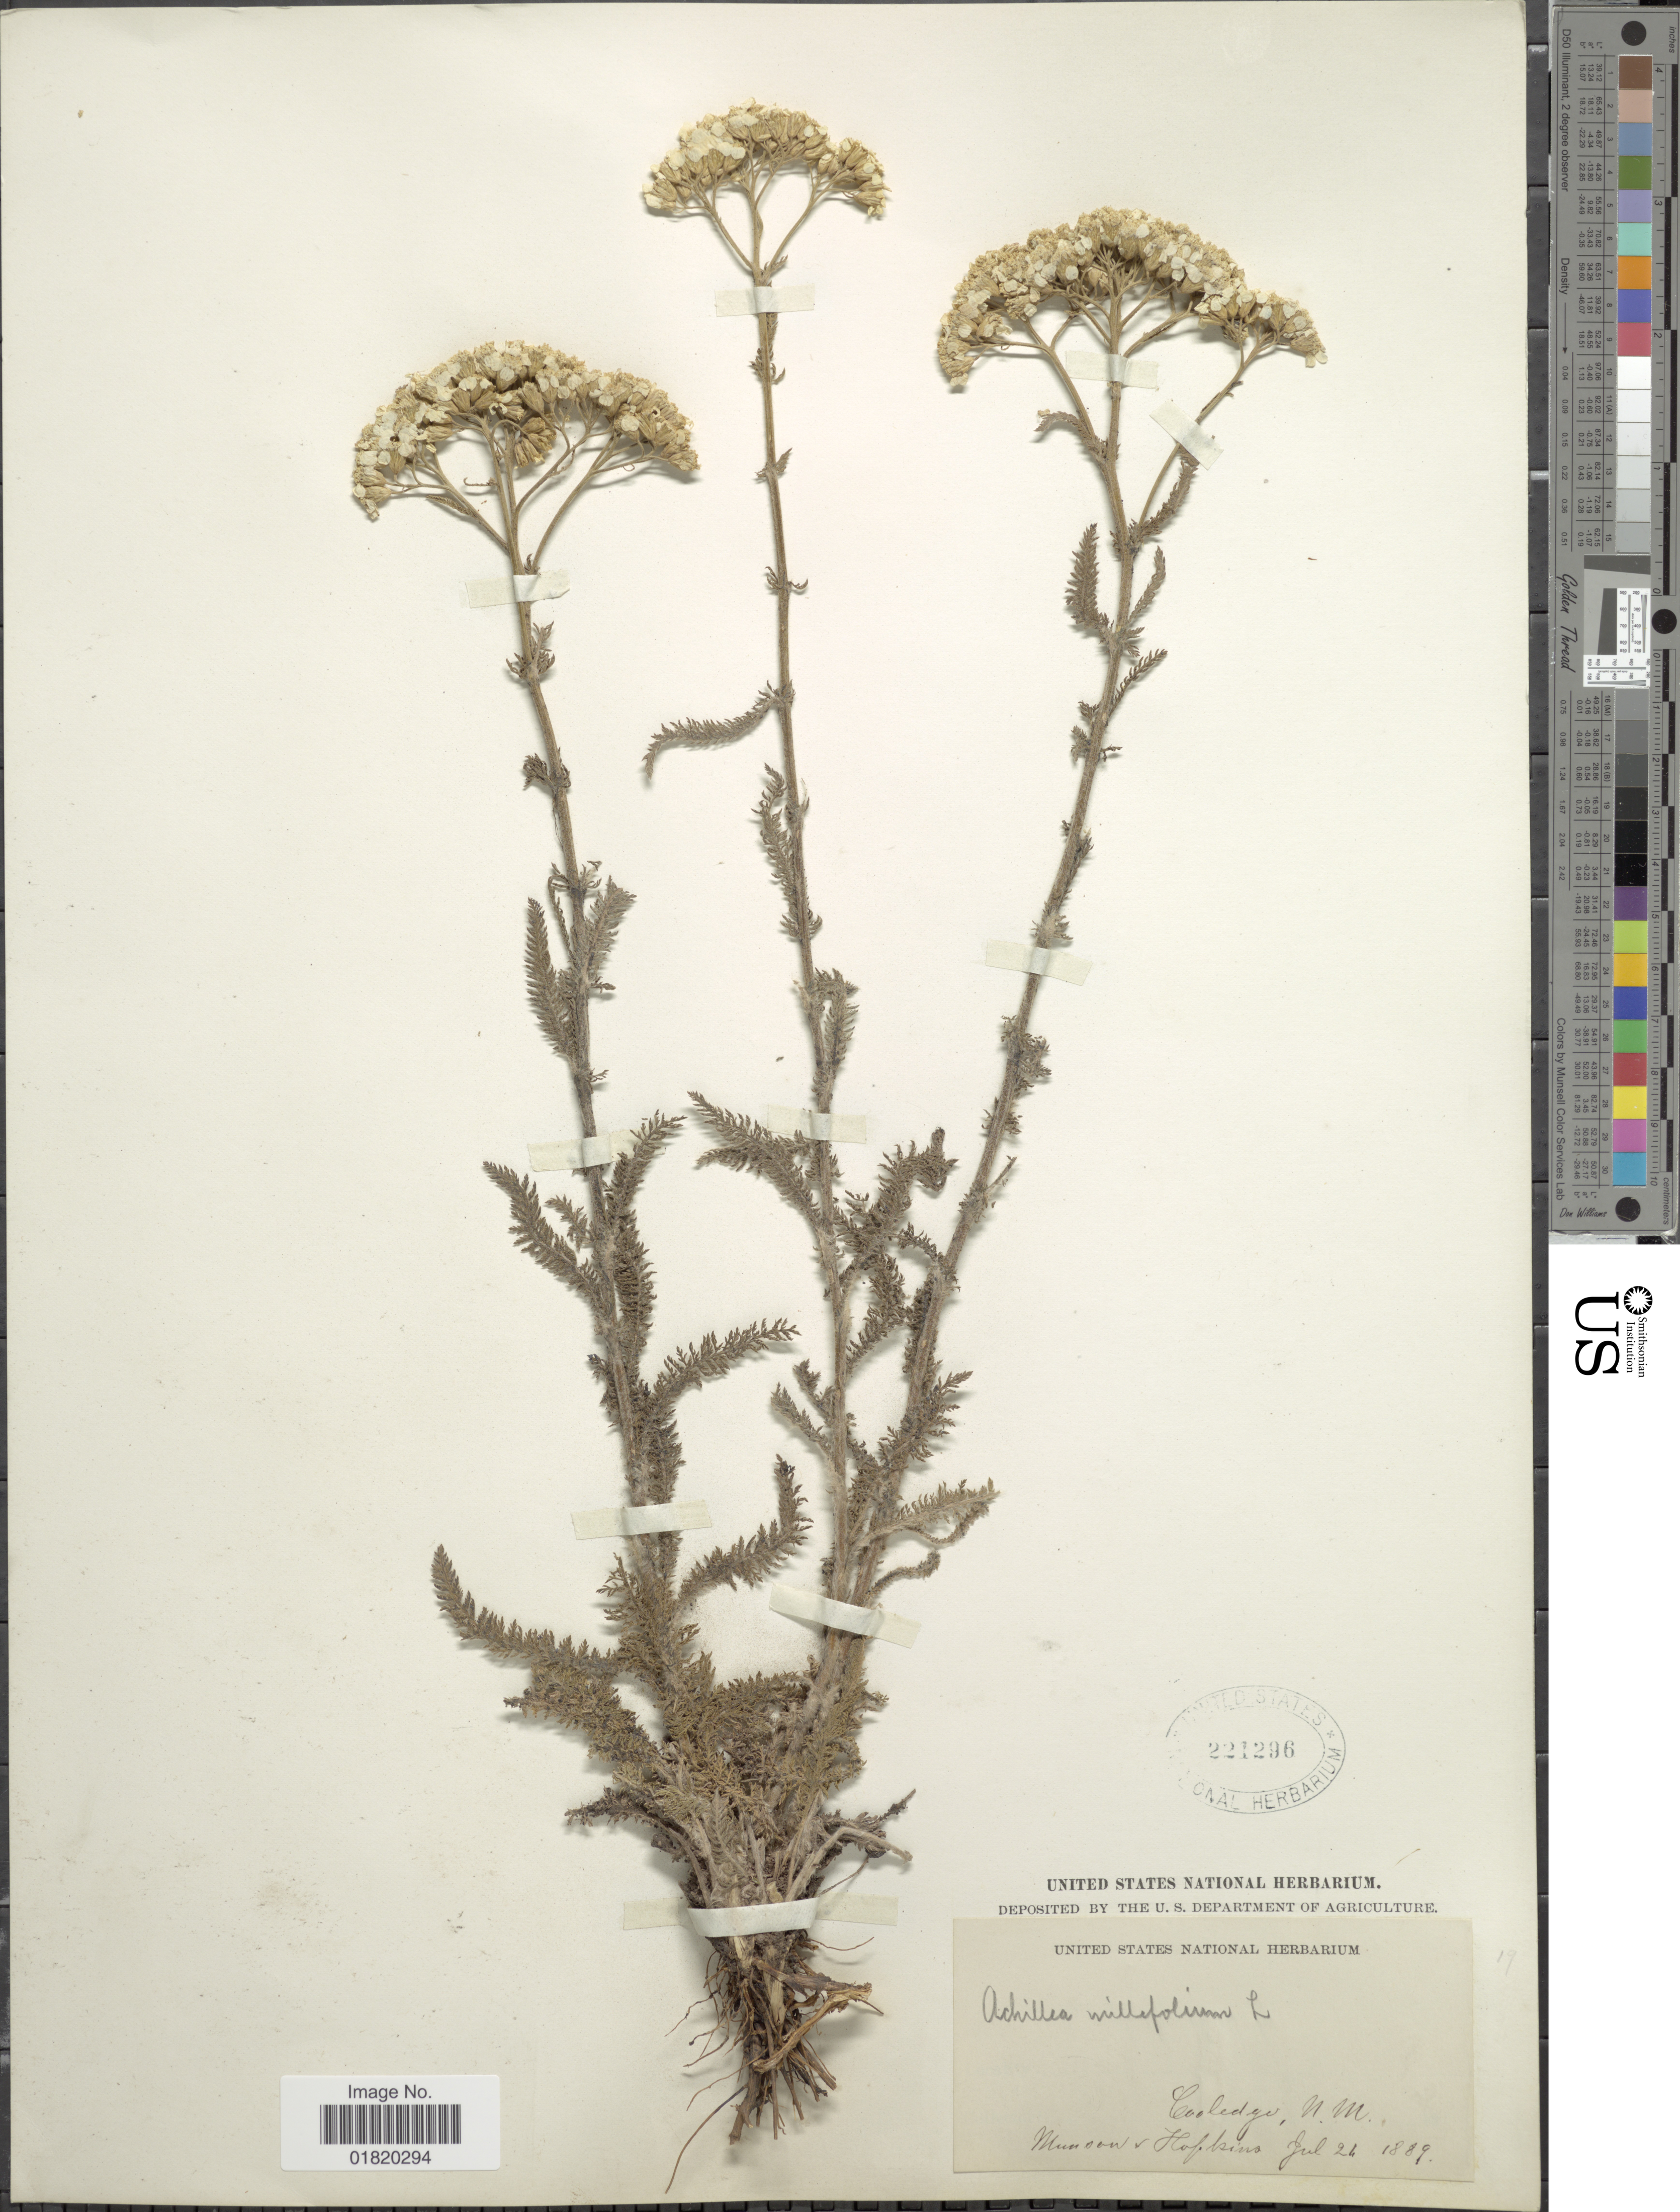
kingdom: Plantae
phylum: Tracheophyta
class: Magnoliopsida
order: Asterales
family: Asteraceae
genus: Achillea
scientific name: Achillea millefolium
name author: L.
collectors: -. Munson & -- Hopkins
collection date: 1889-07-24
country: United States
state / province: New Mexico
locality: Coolidge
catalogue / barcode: US 221296